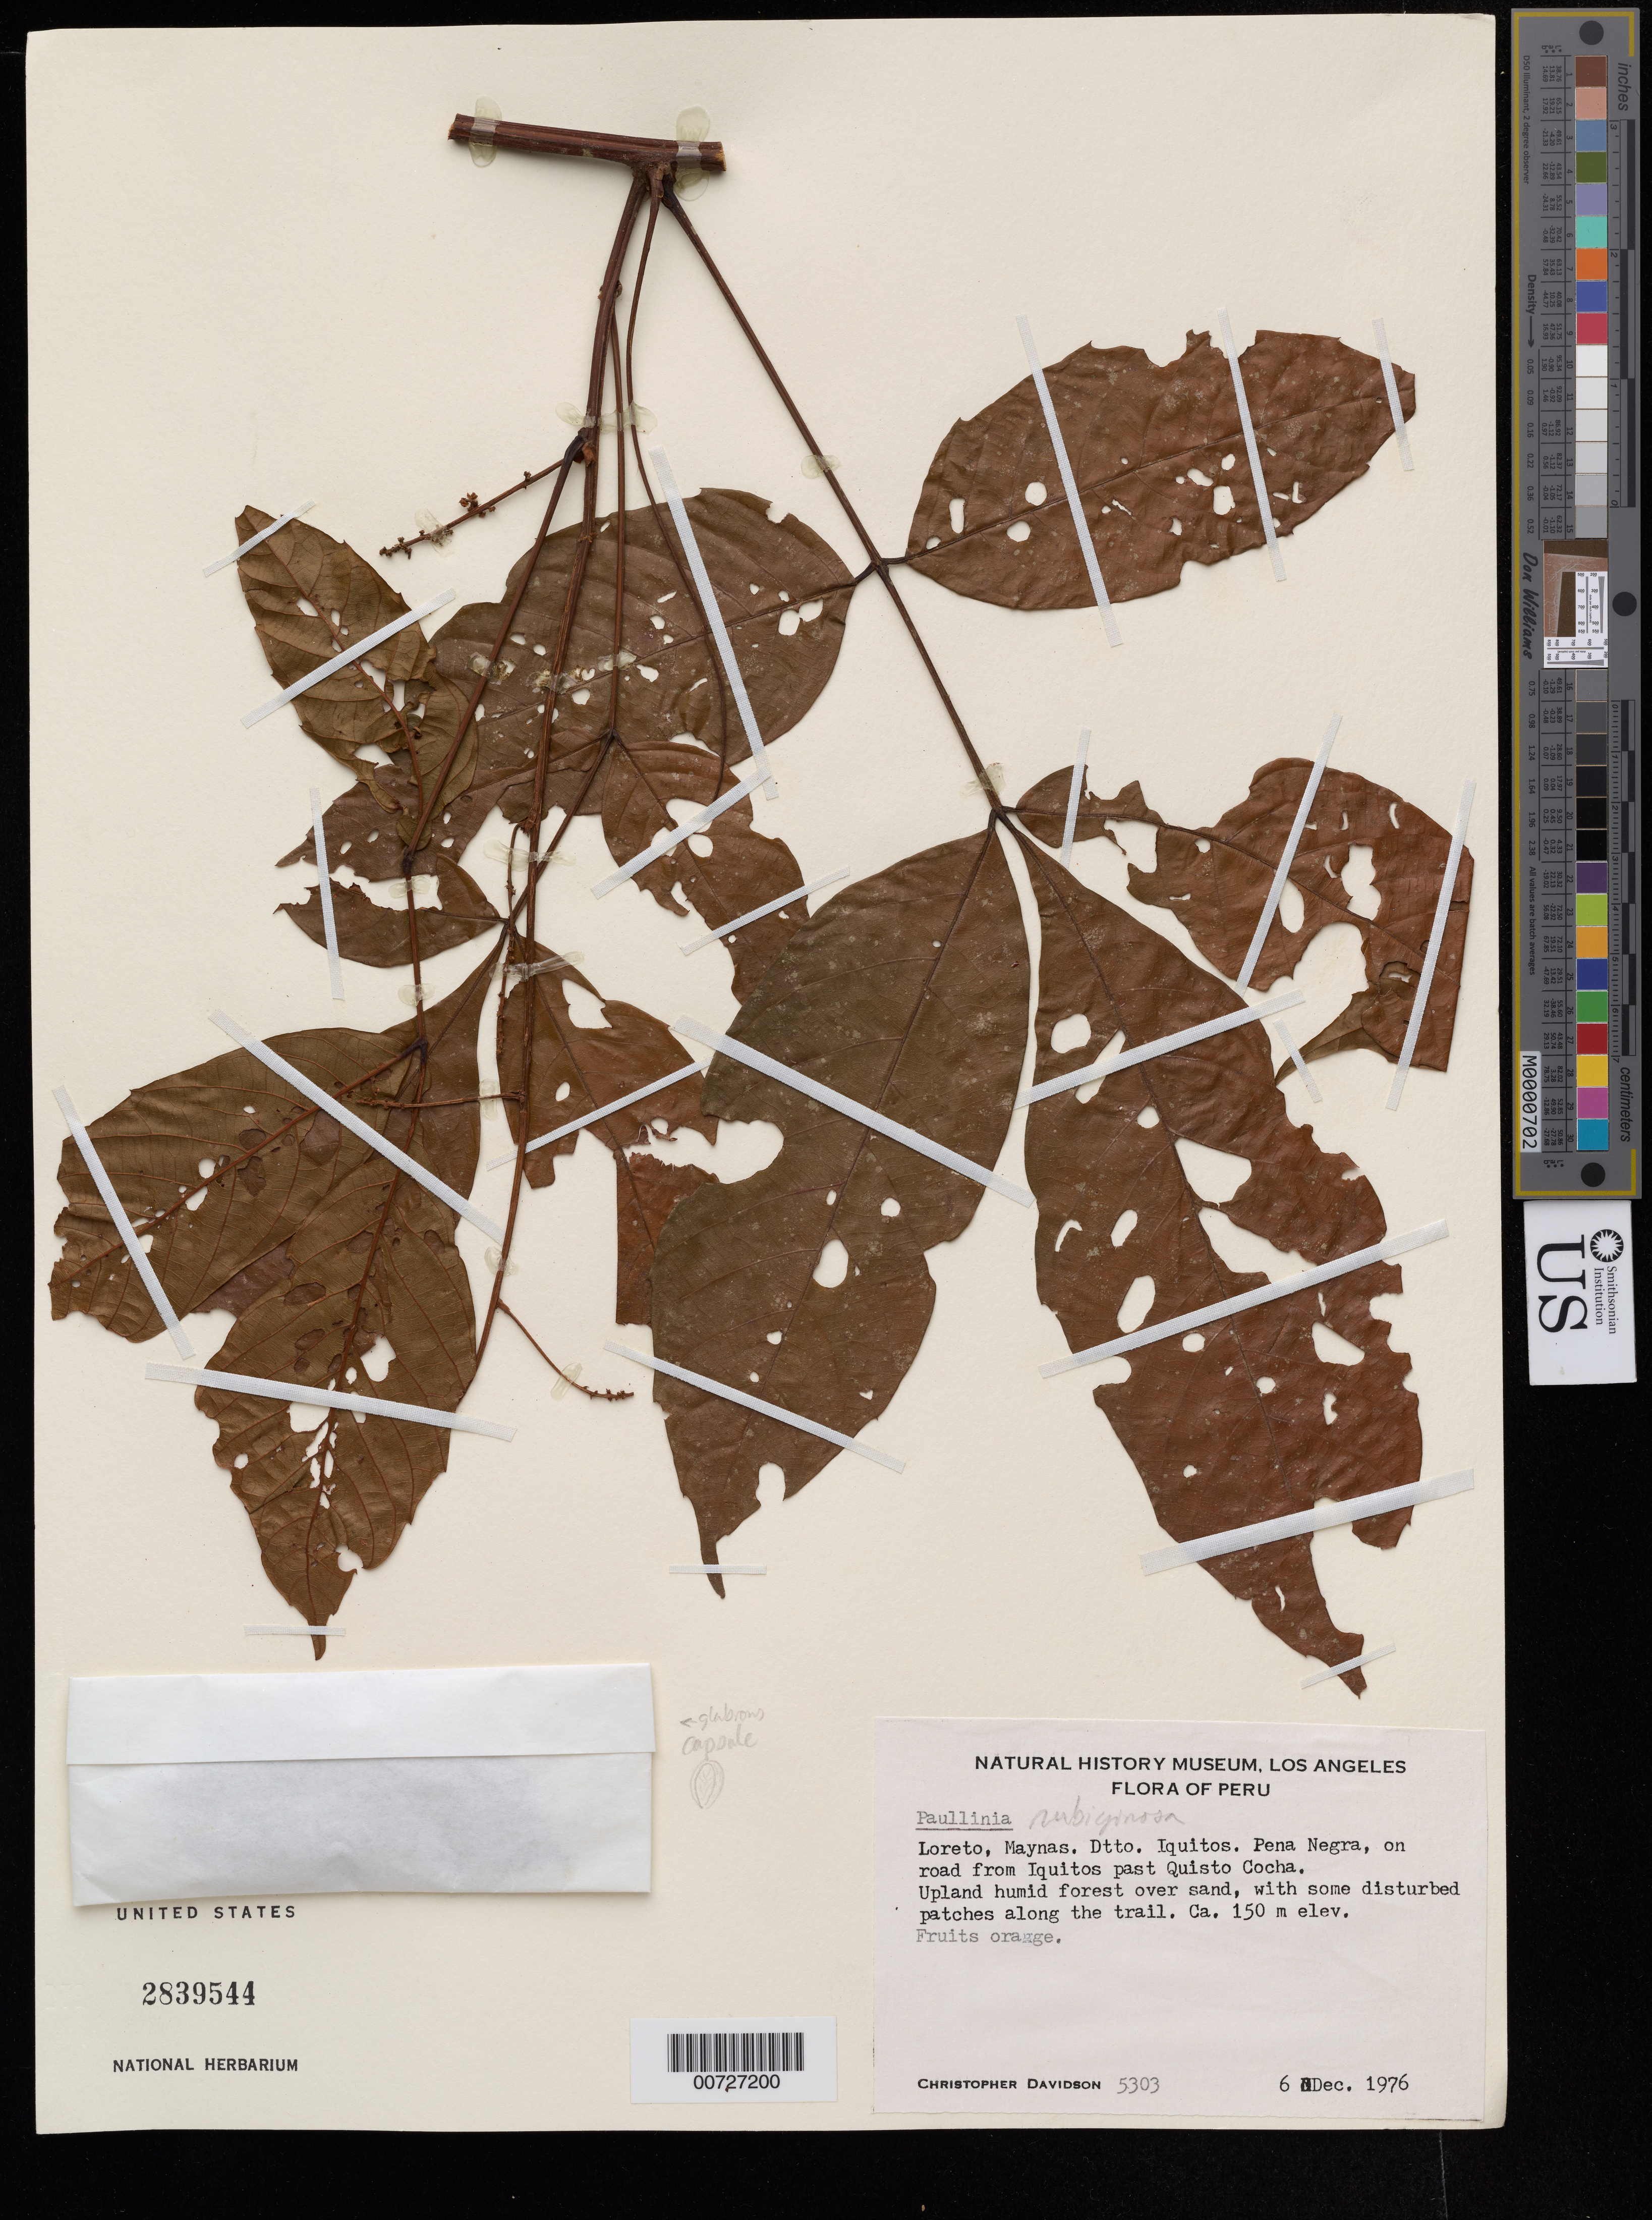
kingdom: Plantae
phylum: Tracheophyta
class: Magnoliopsida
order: Sapindales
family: Sapindaceae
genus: Paullinia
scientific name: Paullinia rubiginosa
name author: Cambess.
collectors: C. Davidson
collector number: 5303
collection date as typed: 06 Dec 1976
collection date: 1976-12-06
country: Peru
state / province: Loreto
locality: Maynas. Dtto. Iquitos. Pena Negra, on road from Iquitos past Quista Cocha.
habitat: Upland humid forest over sand, with some disturbed patches along the trail.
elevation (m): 150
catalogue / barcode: US 2839544